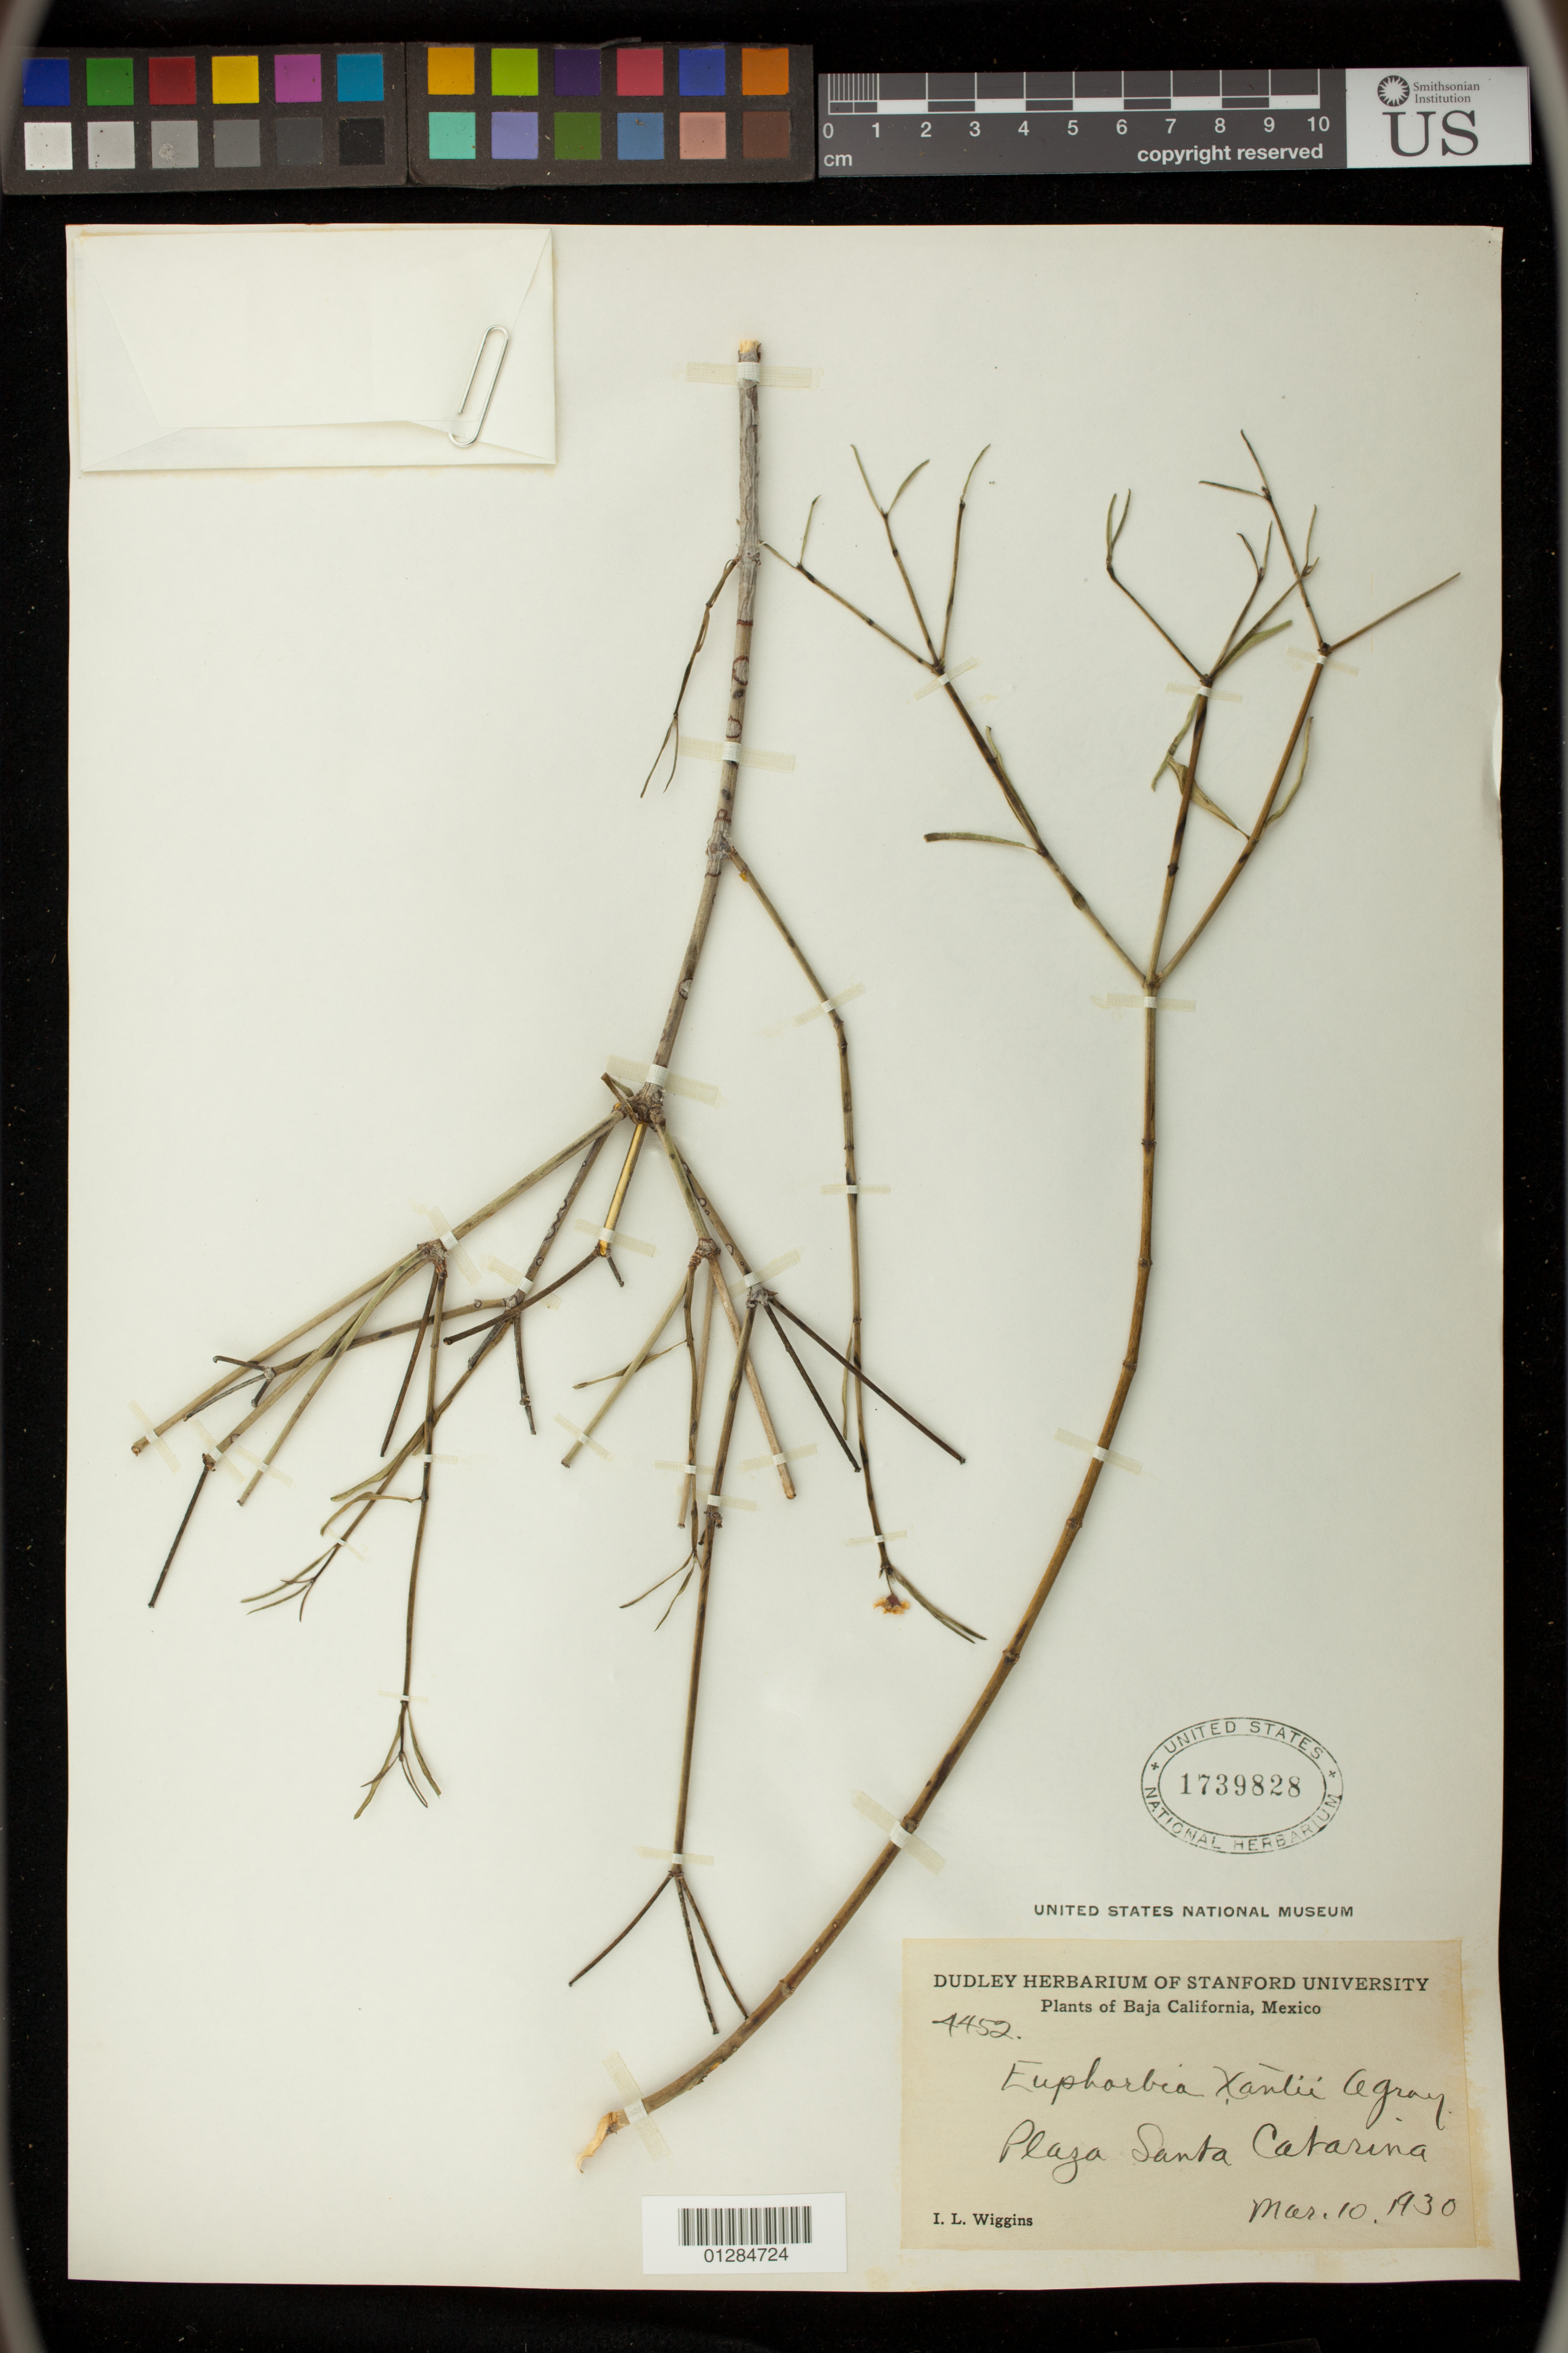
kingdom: Plantae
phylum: Tracheophyta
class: Magnoliopsida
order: Malpighiales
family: Euphorbiaceae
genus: Euphorbia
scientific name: Euphorbia xanti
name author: Engelm. ex Boiss.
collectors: I. L. Wiggins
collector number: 4452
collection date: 1930-03-10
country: Mexico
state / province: Baja California Norte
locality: Plaza Santa Catarina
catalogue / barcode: US 1739828